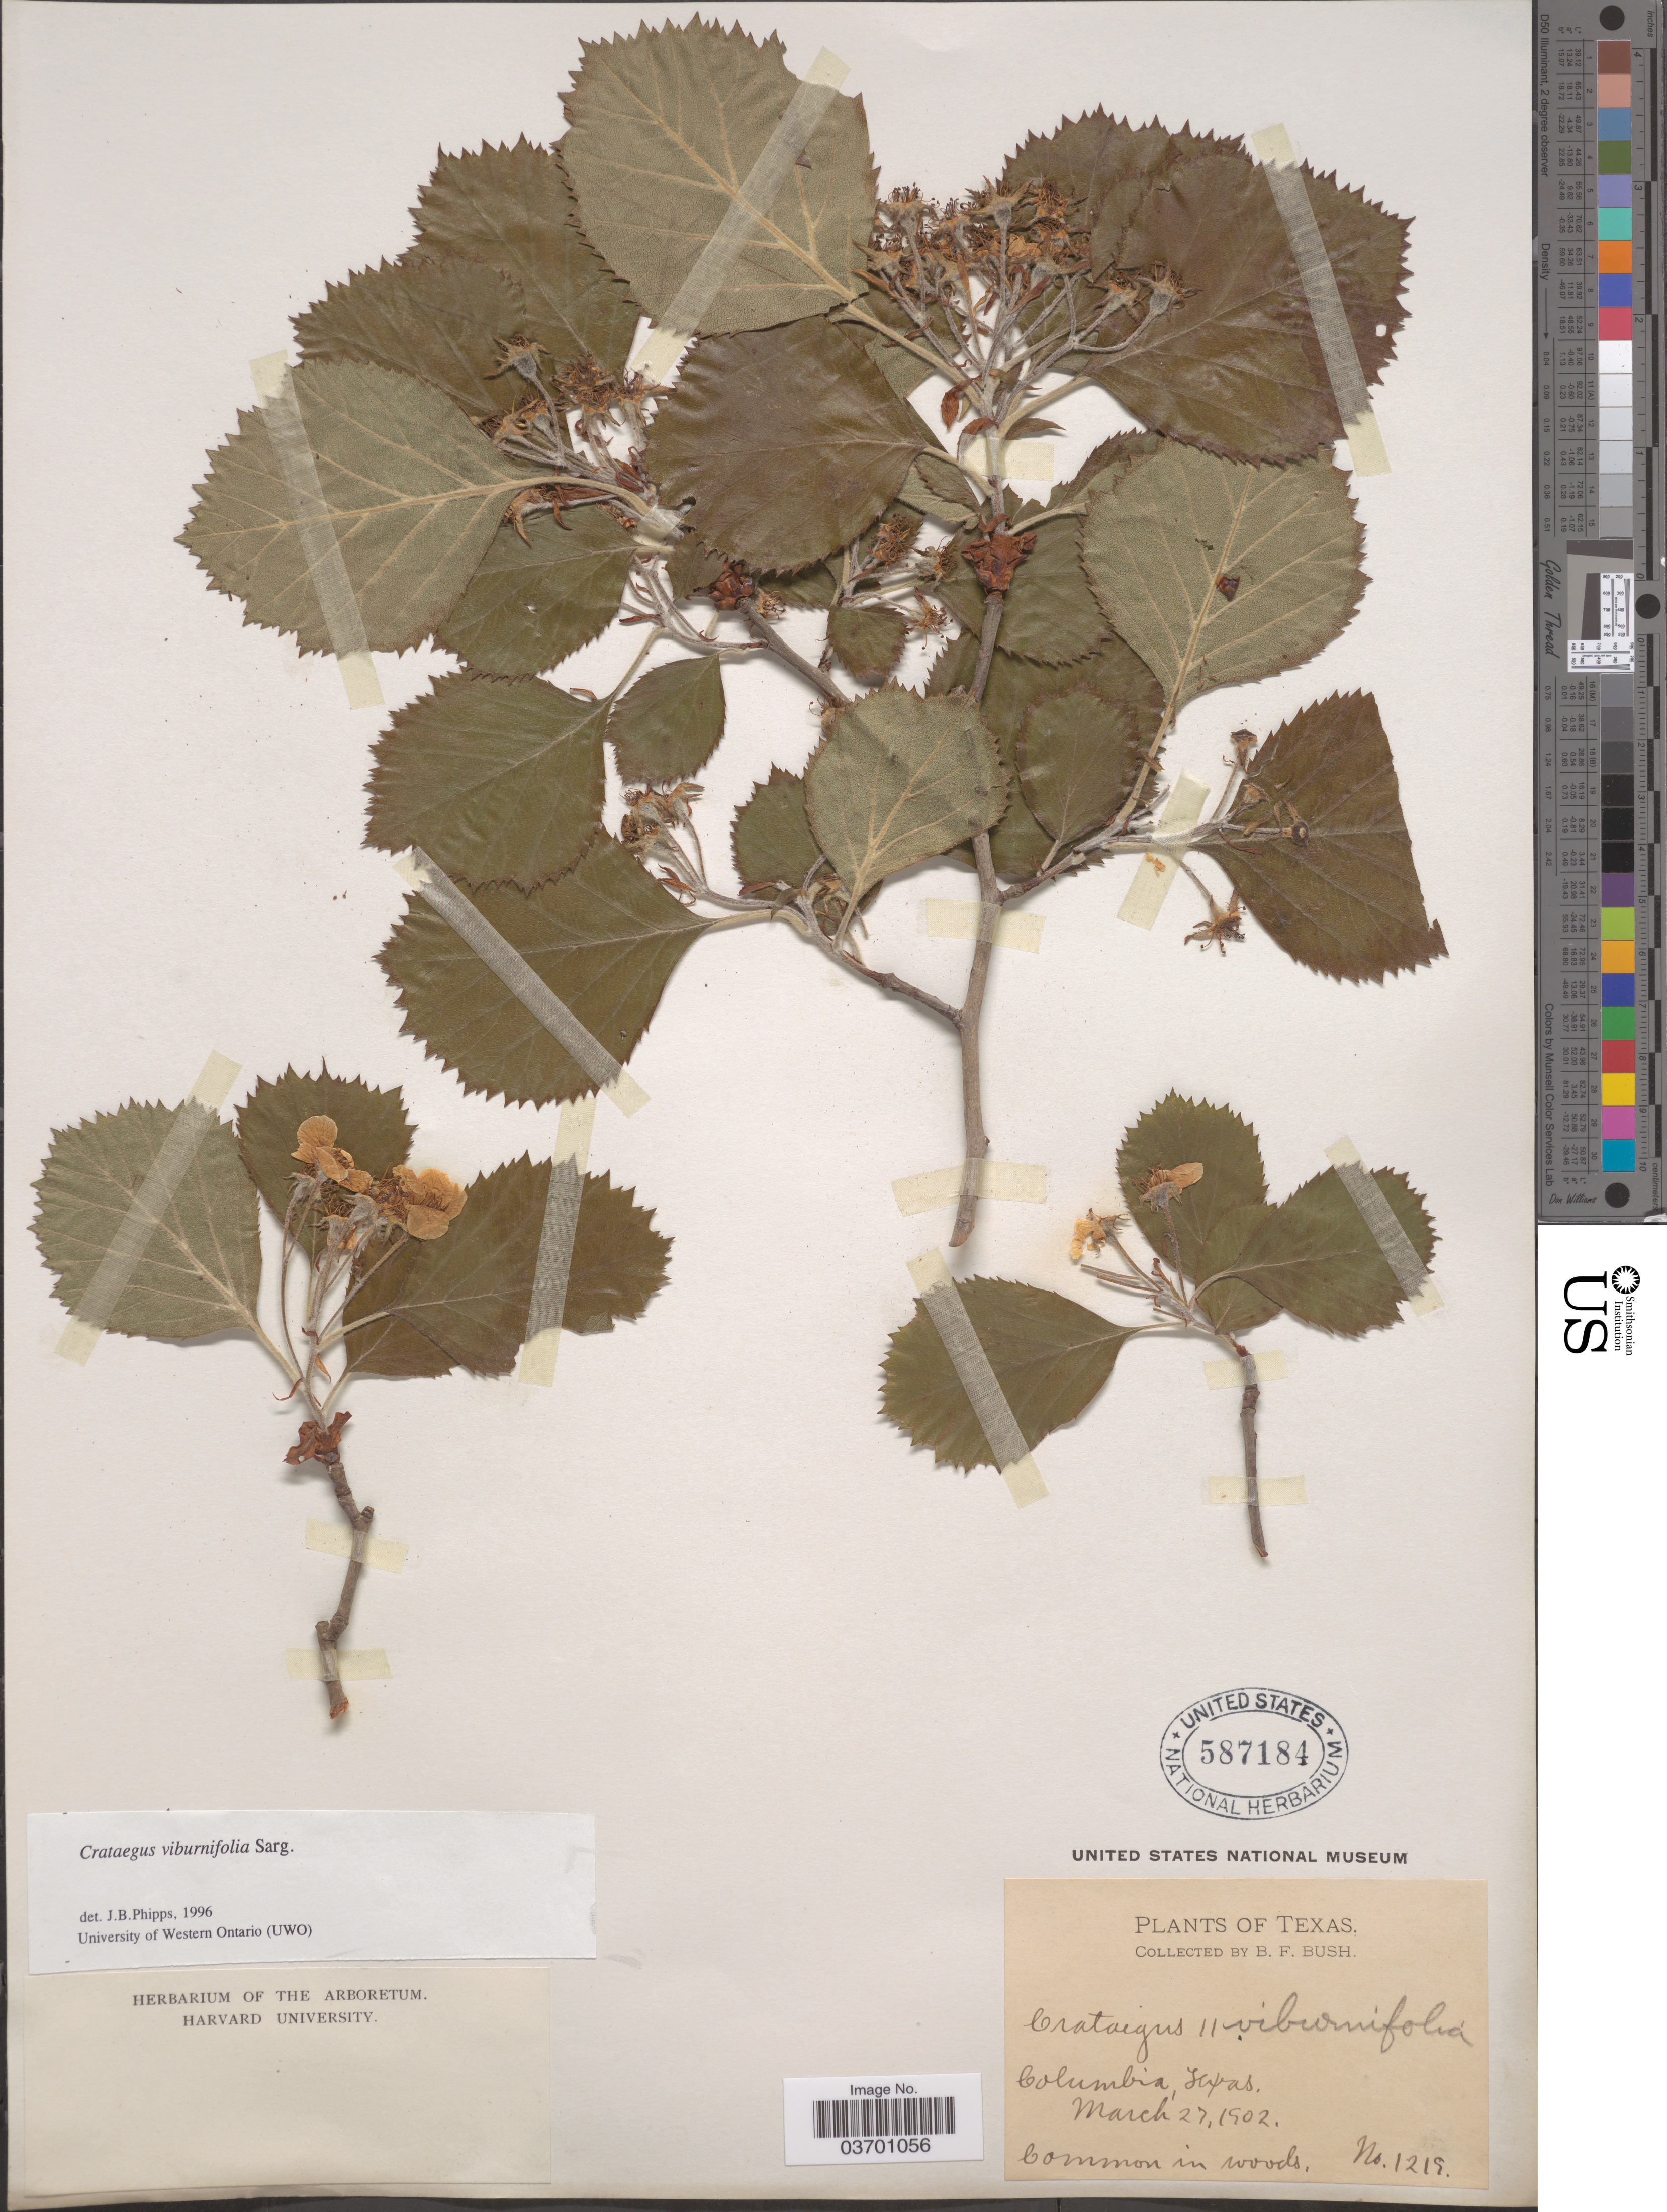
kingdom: Plantae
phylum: Tracheophyta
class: Magnoliopsida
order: Rosales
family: Rosaceae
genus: Crataegus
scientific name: Crataegus mollis var. viburnifolia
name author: (Sarg.) Lance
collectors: B. F. Bush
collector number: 1219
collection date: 1902-03-27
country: United States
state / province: Texas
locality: Columbia.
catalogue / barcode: US 587184